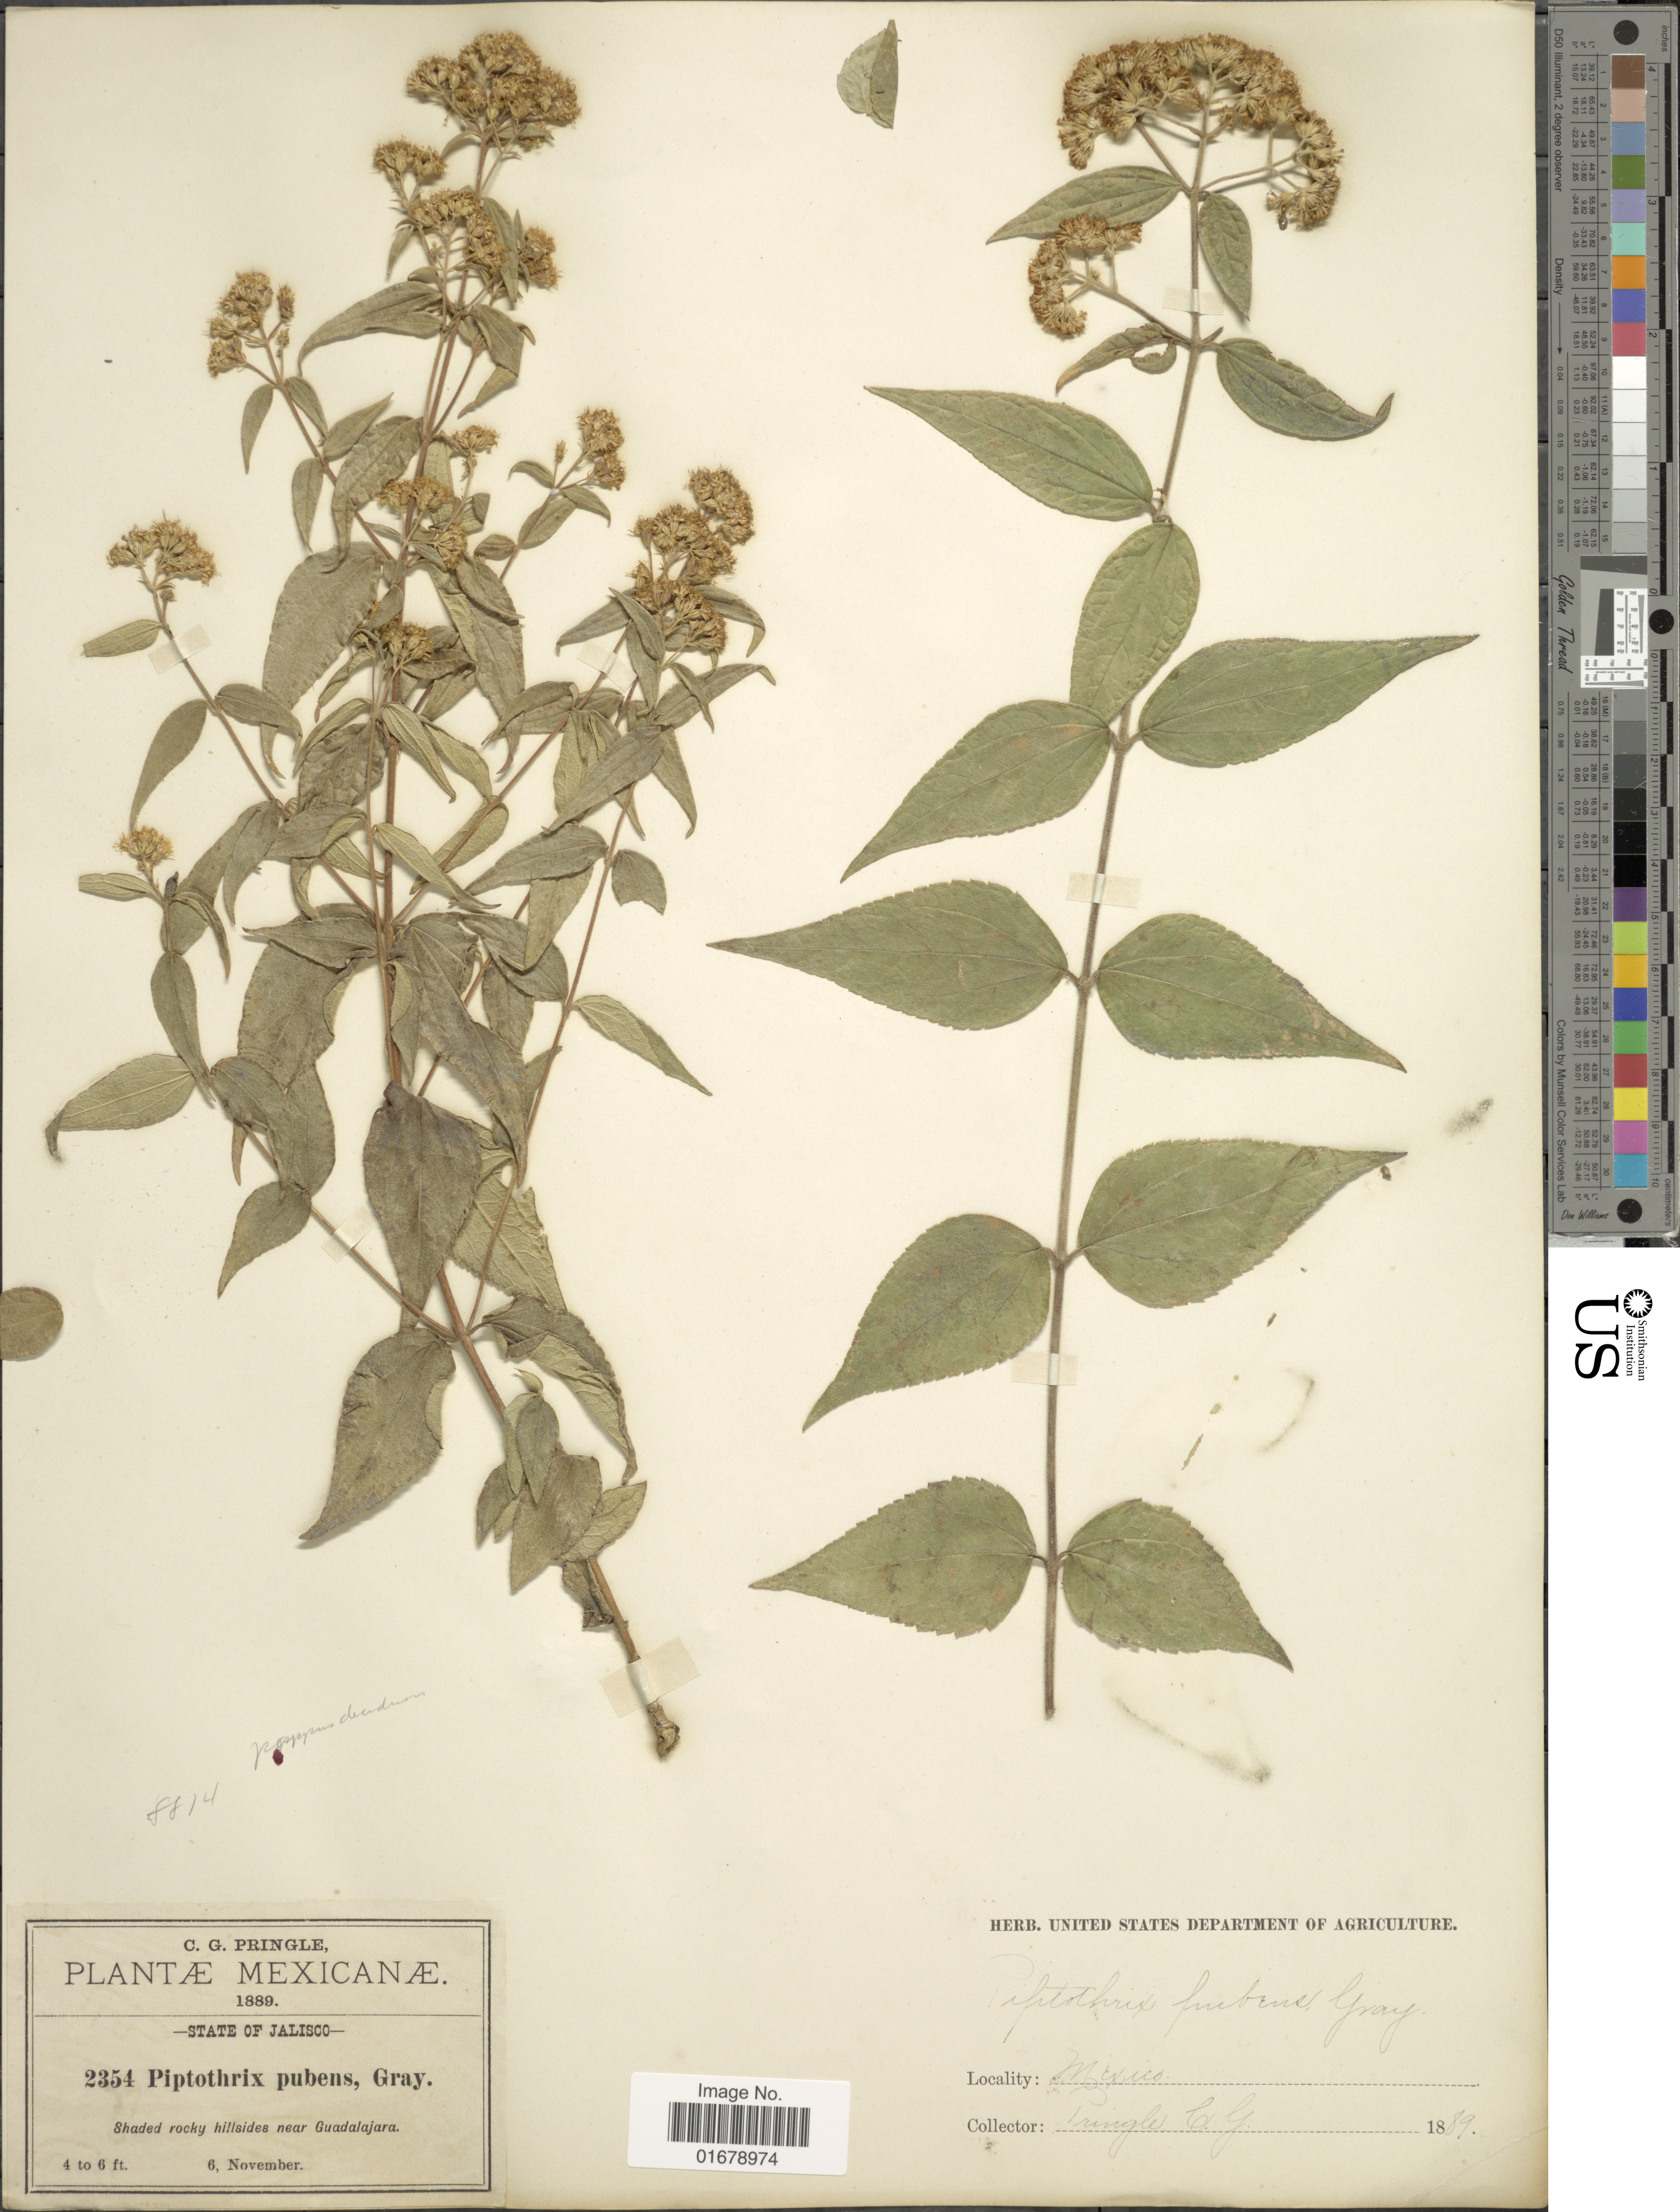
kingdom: Plantae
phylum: Tracheophyta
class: Magnoliopsida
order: Asterales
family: Asteraceae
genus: Piptothrix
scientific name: Piptothrix pubens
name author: A. Gray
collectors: C. G. Pringle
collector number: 2354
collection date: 1889-11-06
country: Mexico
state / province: Jalisco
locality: State of Jalisco. Shaded rocky hillsides near Guadalajara